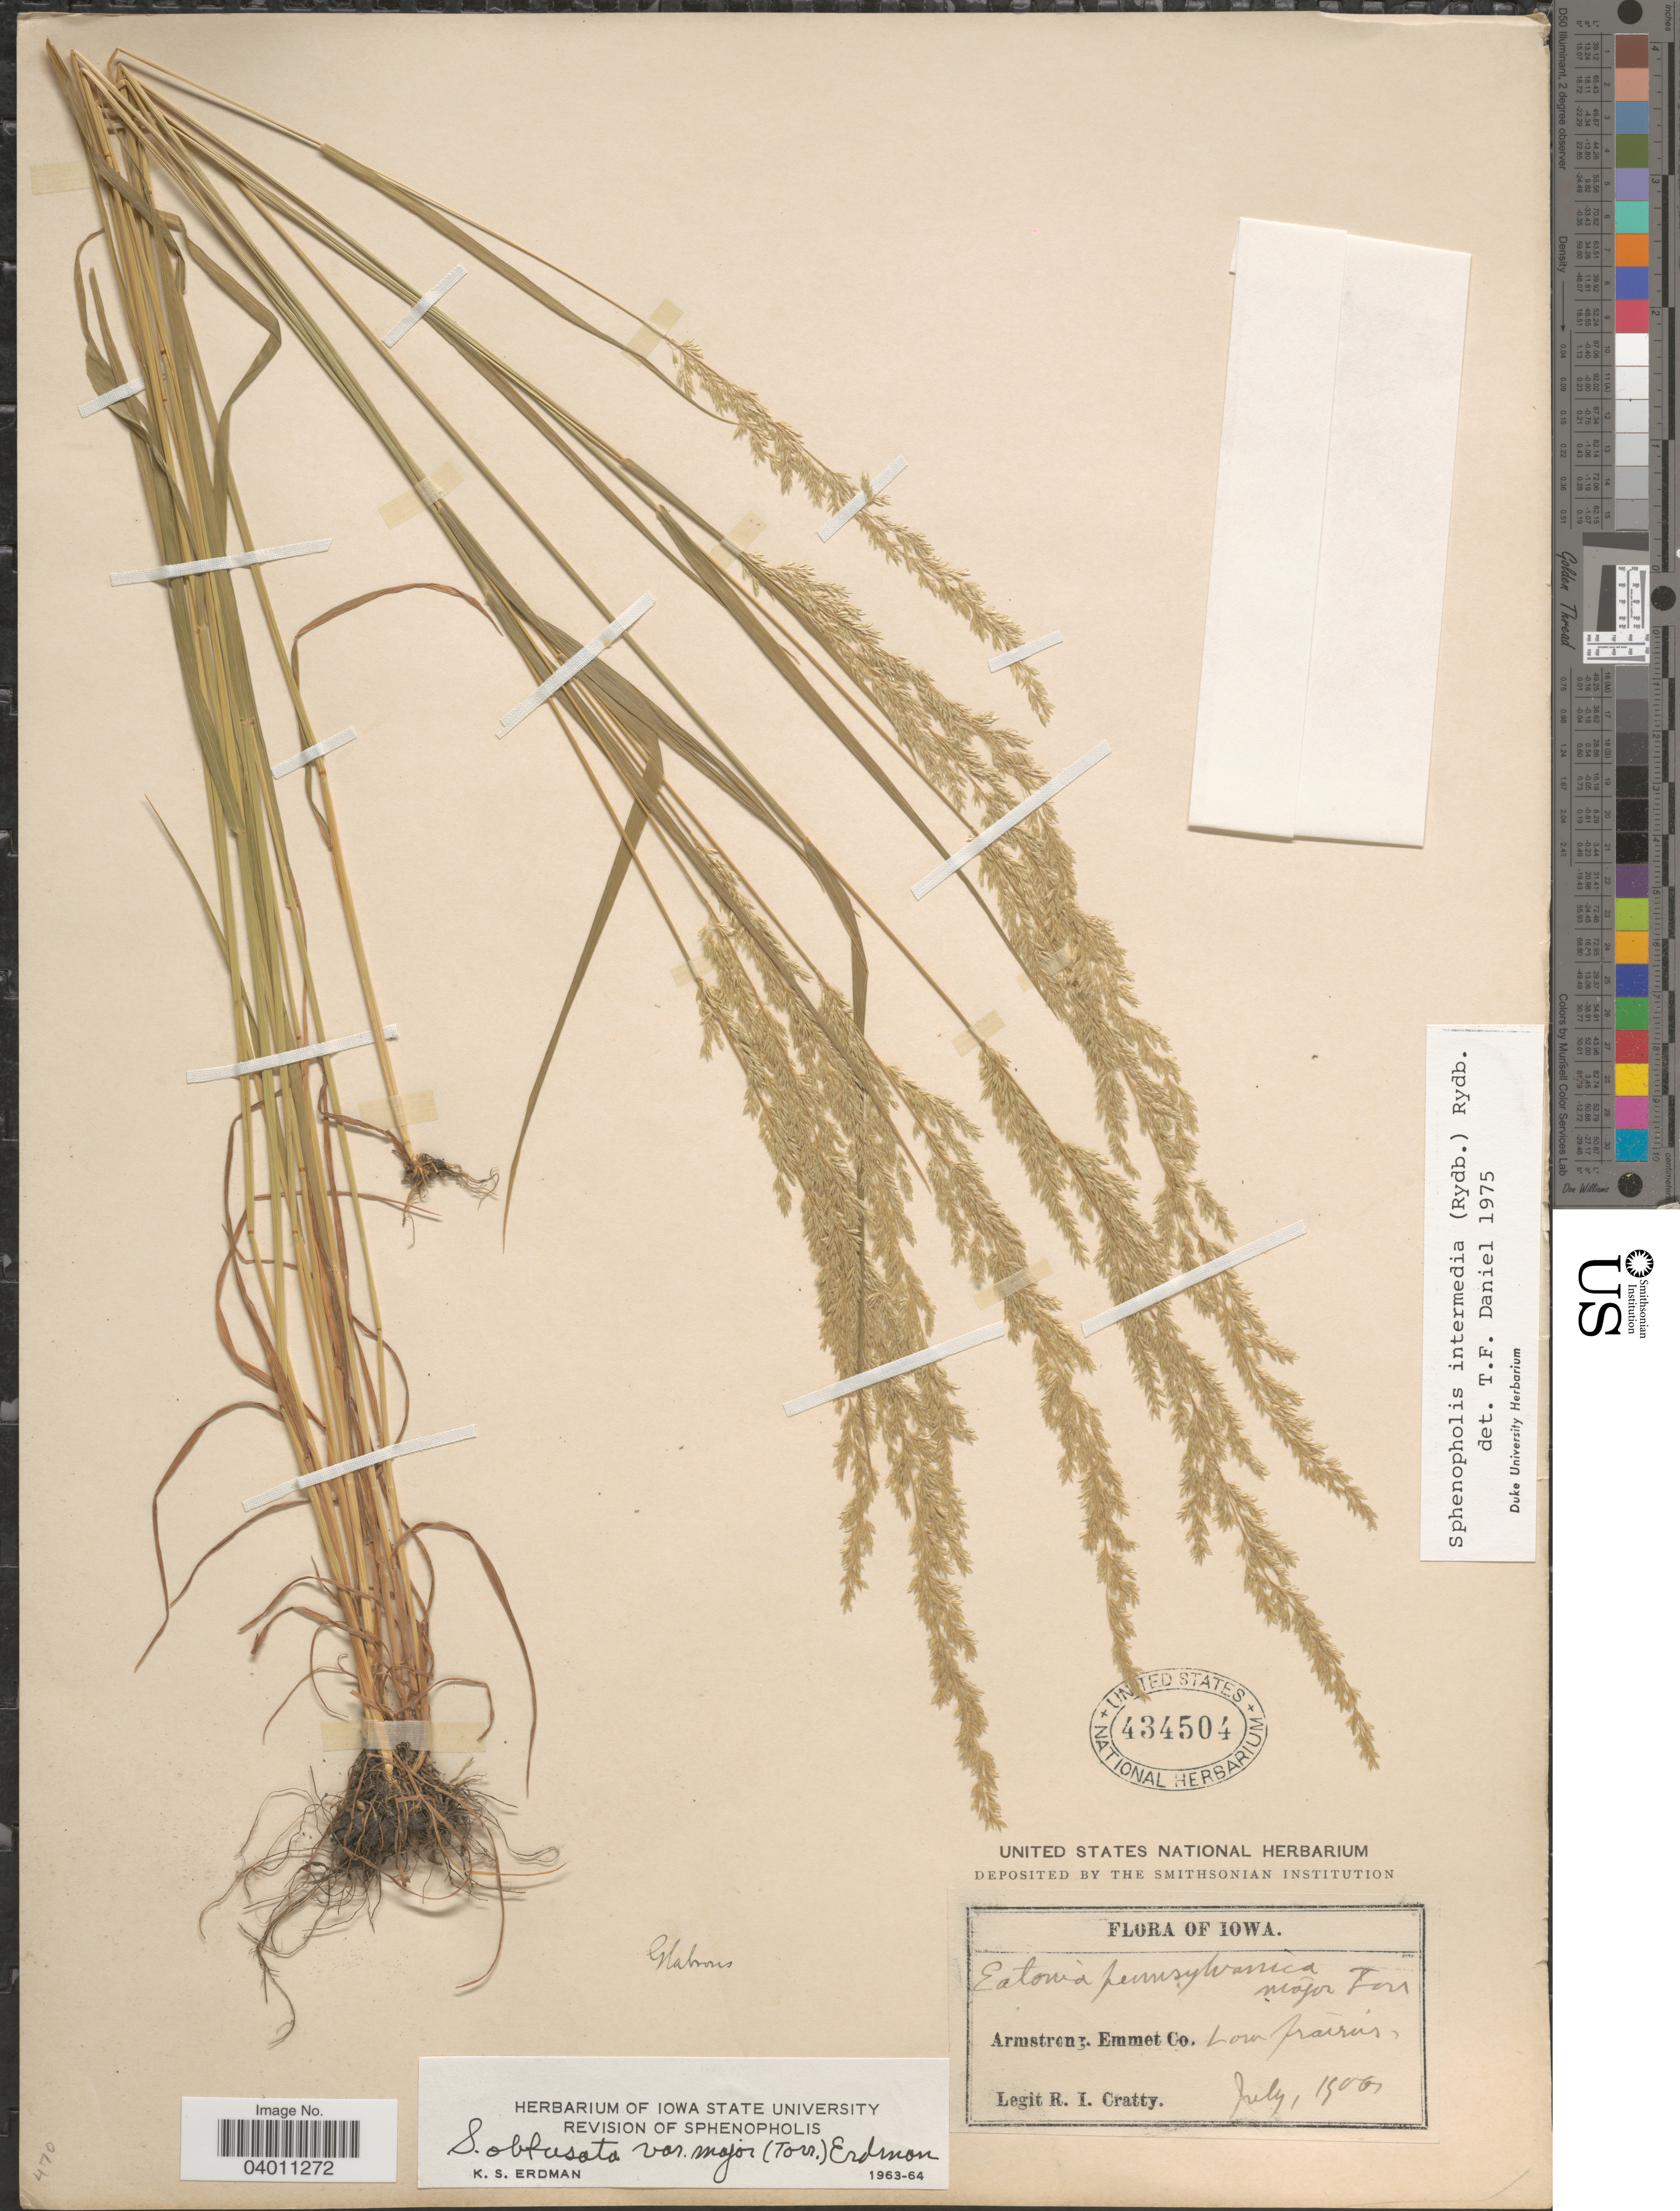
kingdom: Plantae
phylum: Tracheophyta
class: Liliopsida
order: Poales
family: Poaceae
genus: Sphenopholis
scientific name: Sphenopholis intermedia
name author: (Rydb.) Rydb.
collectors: R. Cratty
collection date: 1900-07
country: United States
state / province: Iowa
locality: Armstrong. Emmet Co. Low prairies.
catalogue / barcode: US 434504